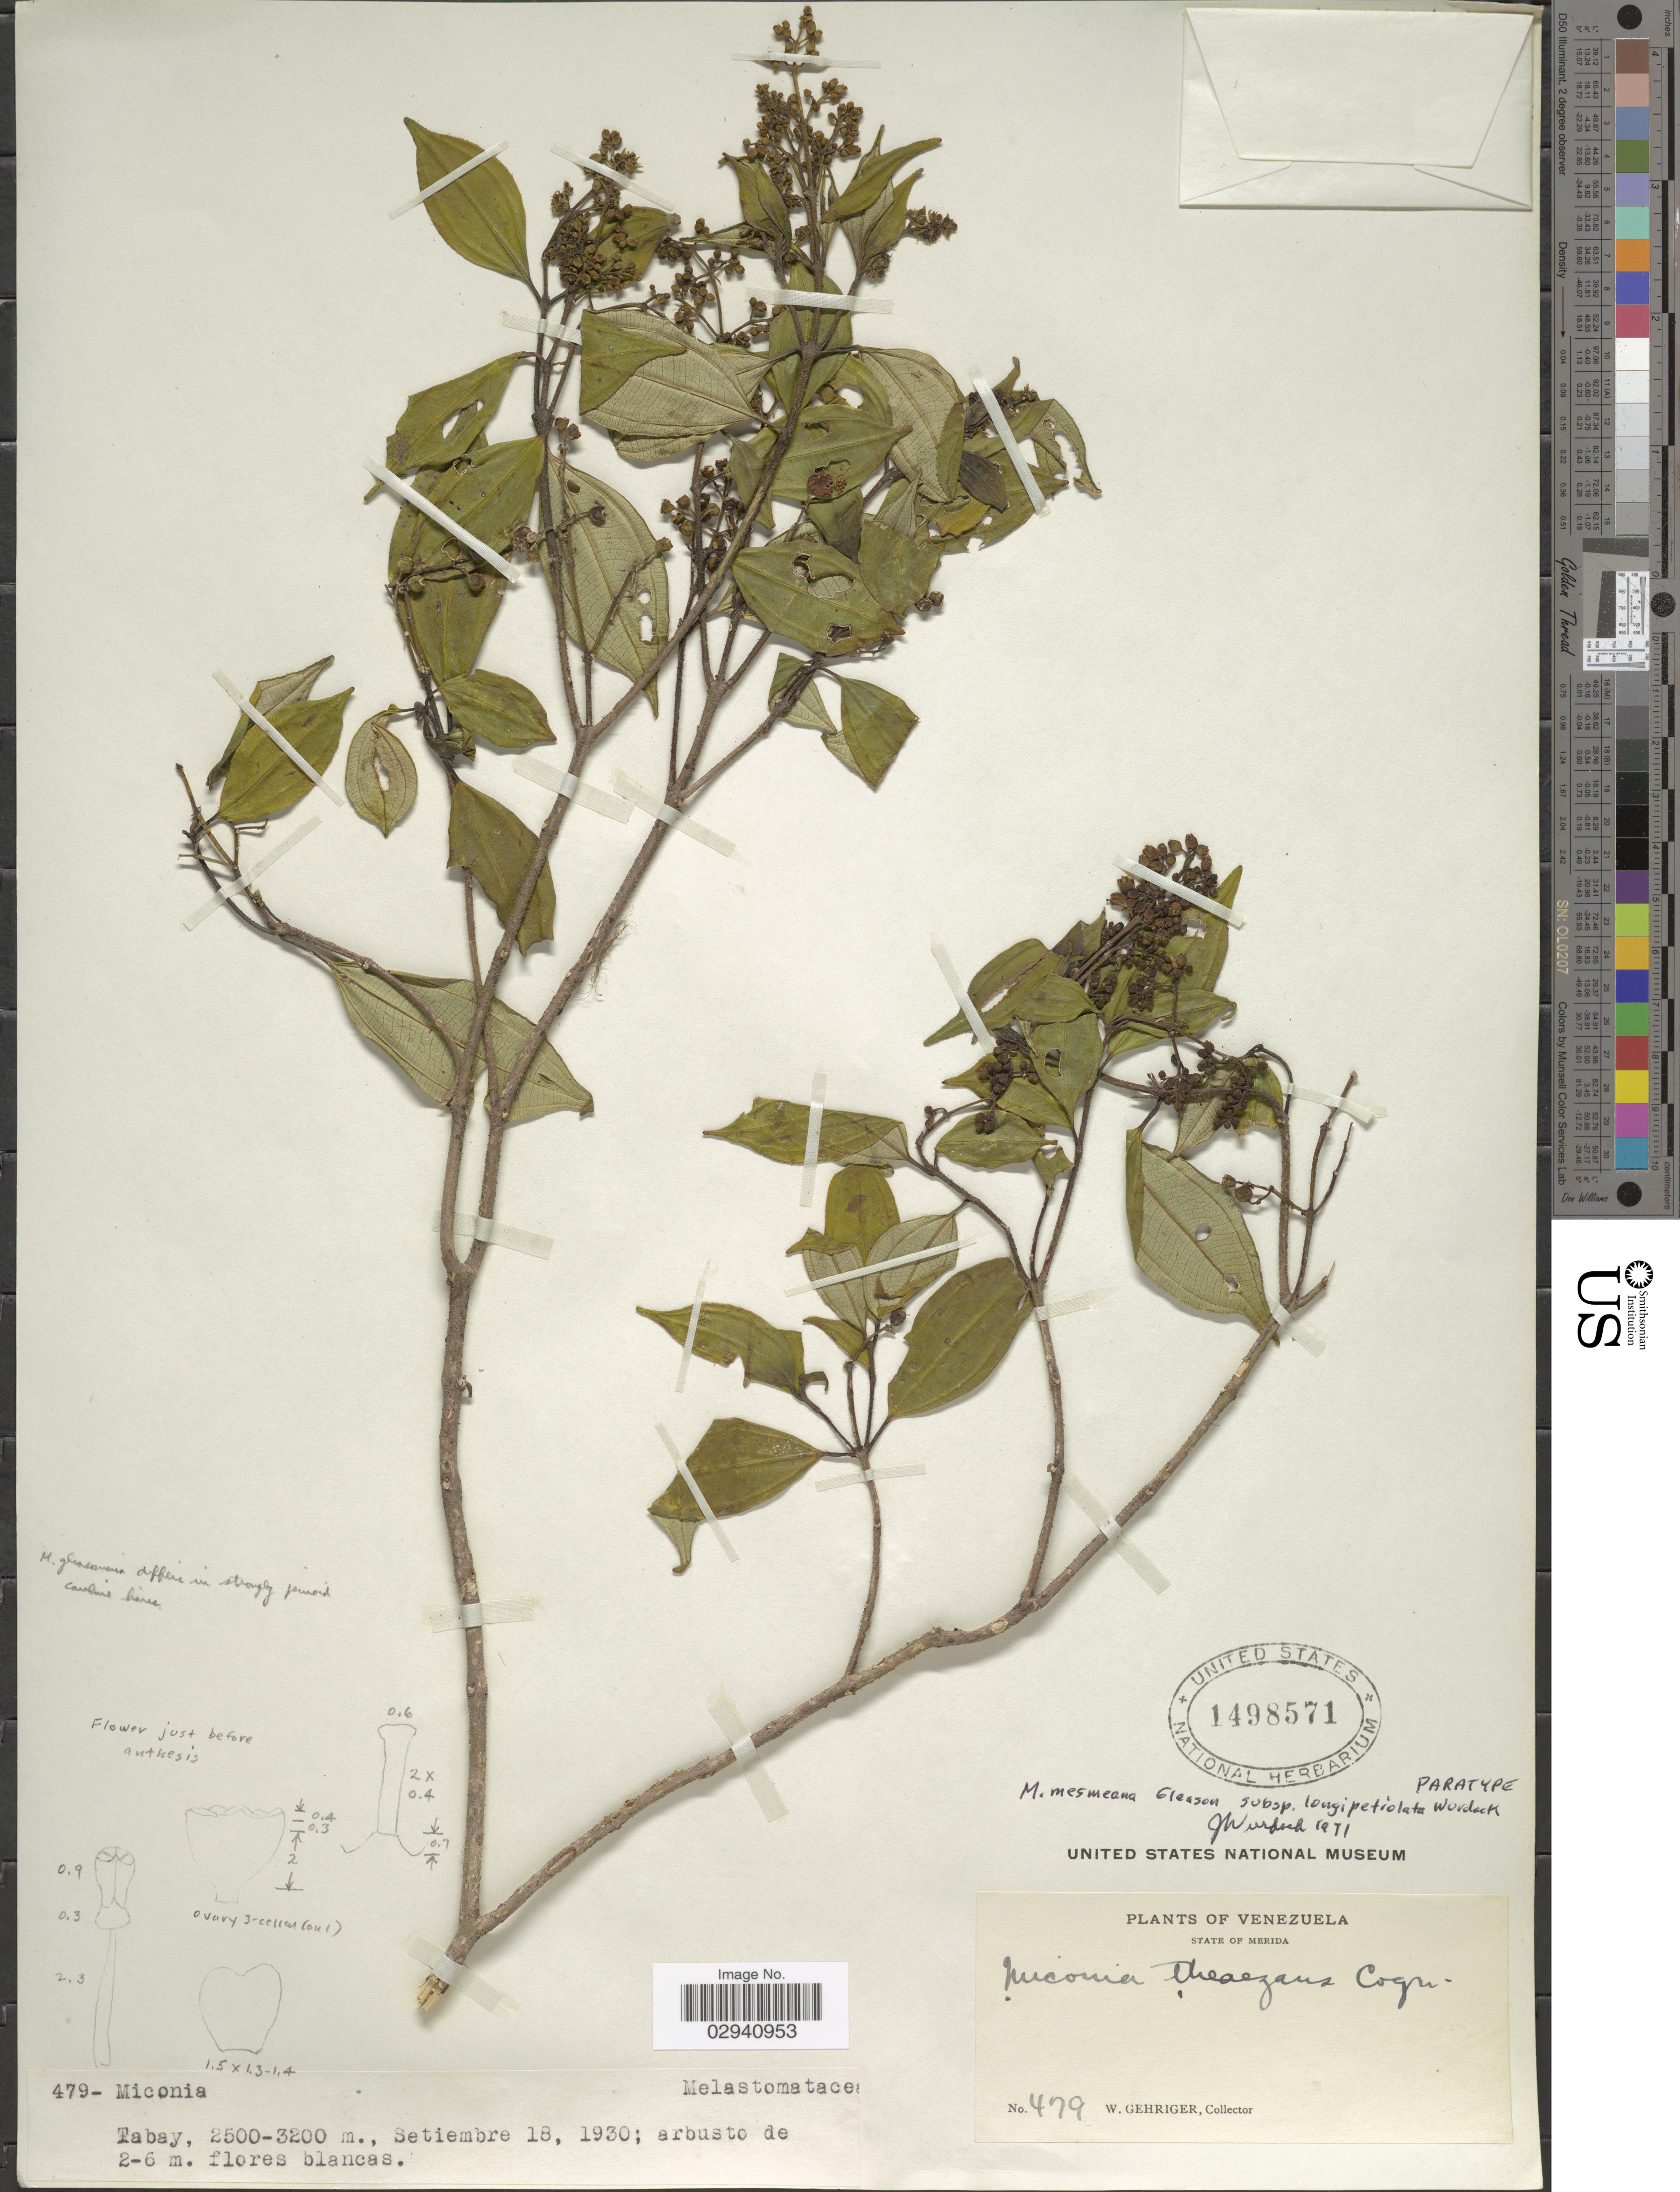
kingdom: Plantae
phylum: Tracheophyta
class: Magnoliopsida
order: Myrtales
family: Melastomataceae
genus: Miconia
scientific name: Miconia mesmeana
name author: Gleason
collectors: W. Gehriger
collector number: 479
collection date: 1930-09-18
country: Venezuela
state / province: Mérida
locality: State of Merida. Tabay.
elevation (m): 2500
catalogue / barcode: US 1498571